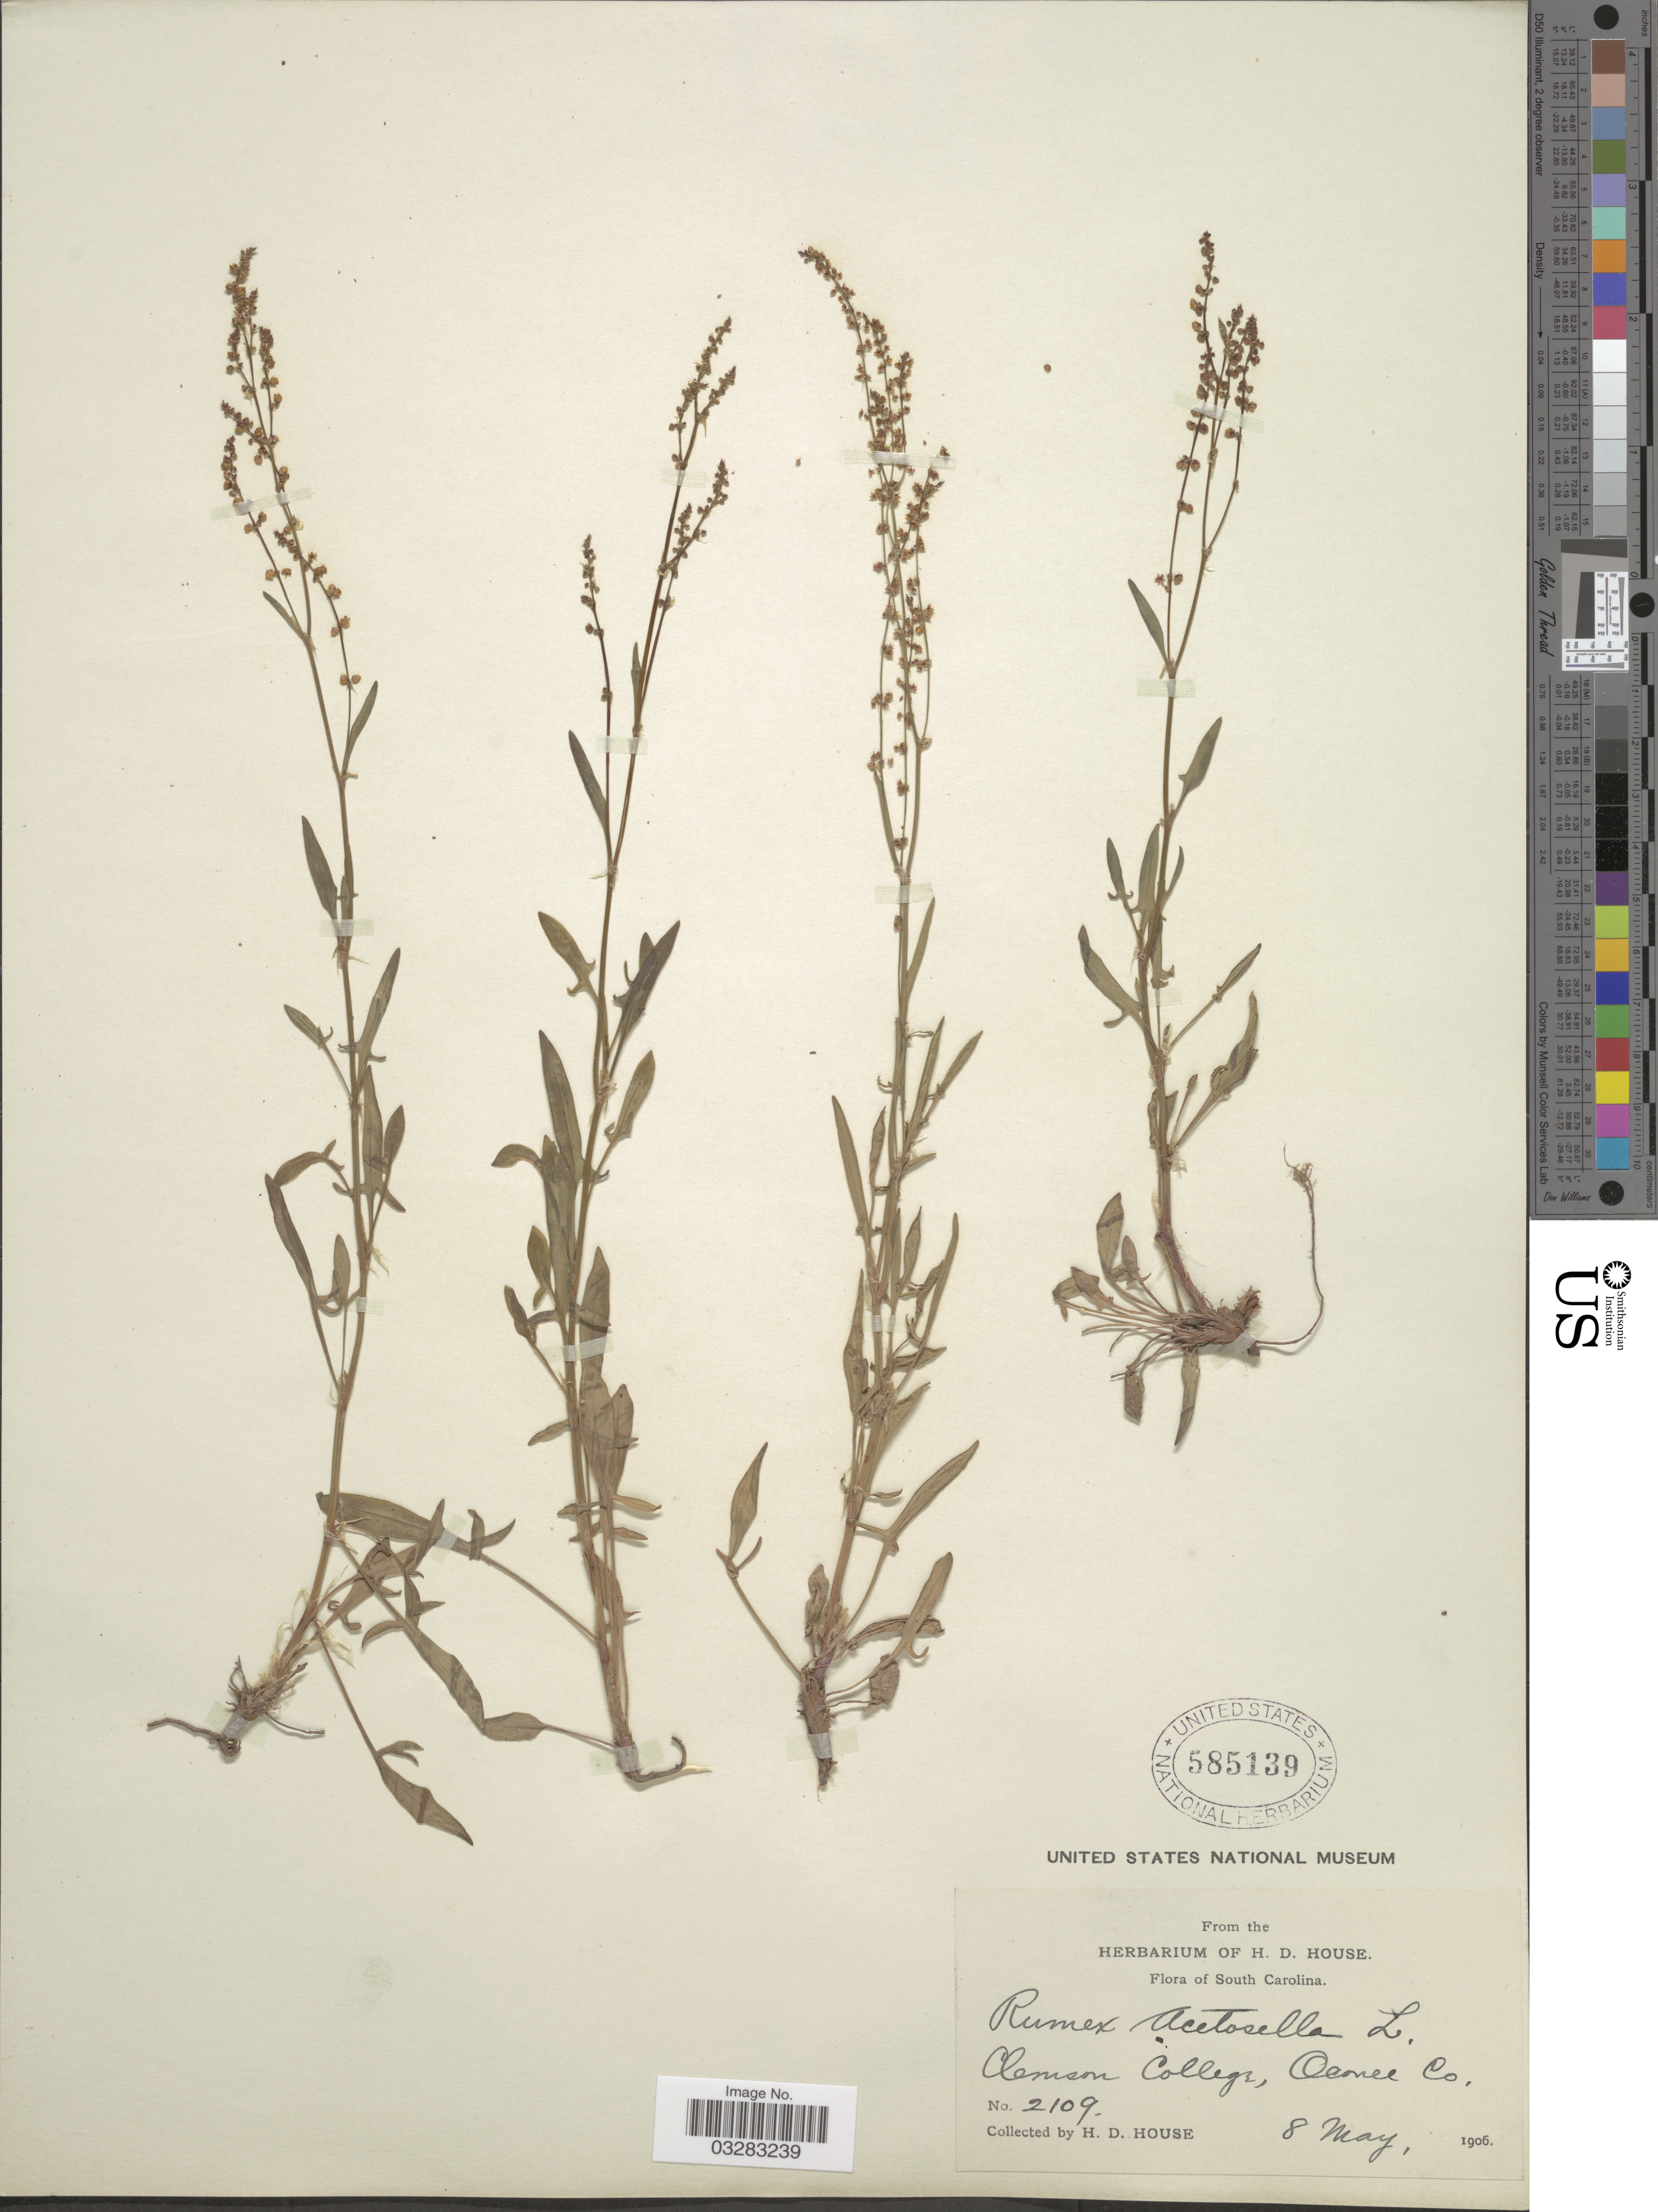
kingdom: Plantae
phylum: Tracheophyta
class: Magnoliopsida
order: Caryophyllales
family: Polygonaceae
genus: Rumex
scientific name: Rumex acetosella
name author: L.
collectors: H. D. House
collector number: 2109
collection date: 1906-05-08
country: United States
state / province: South Carolina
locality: Clemson College, Oconee Co.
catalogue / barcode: US 585139